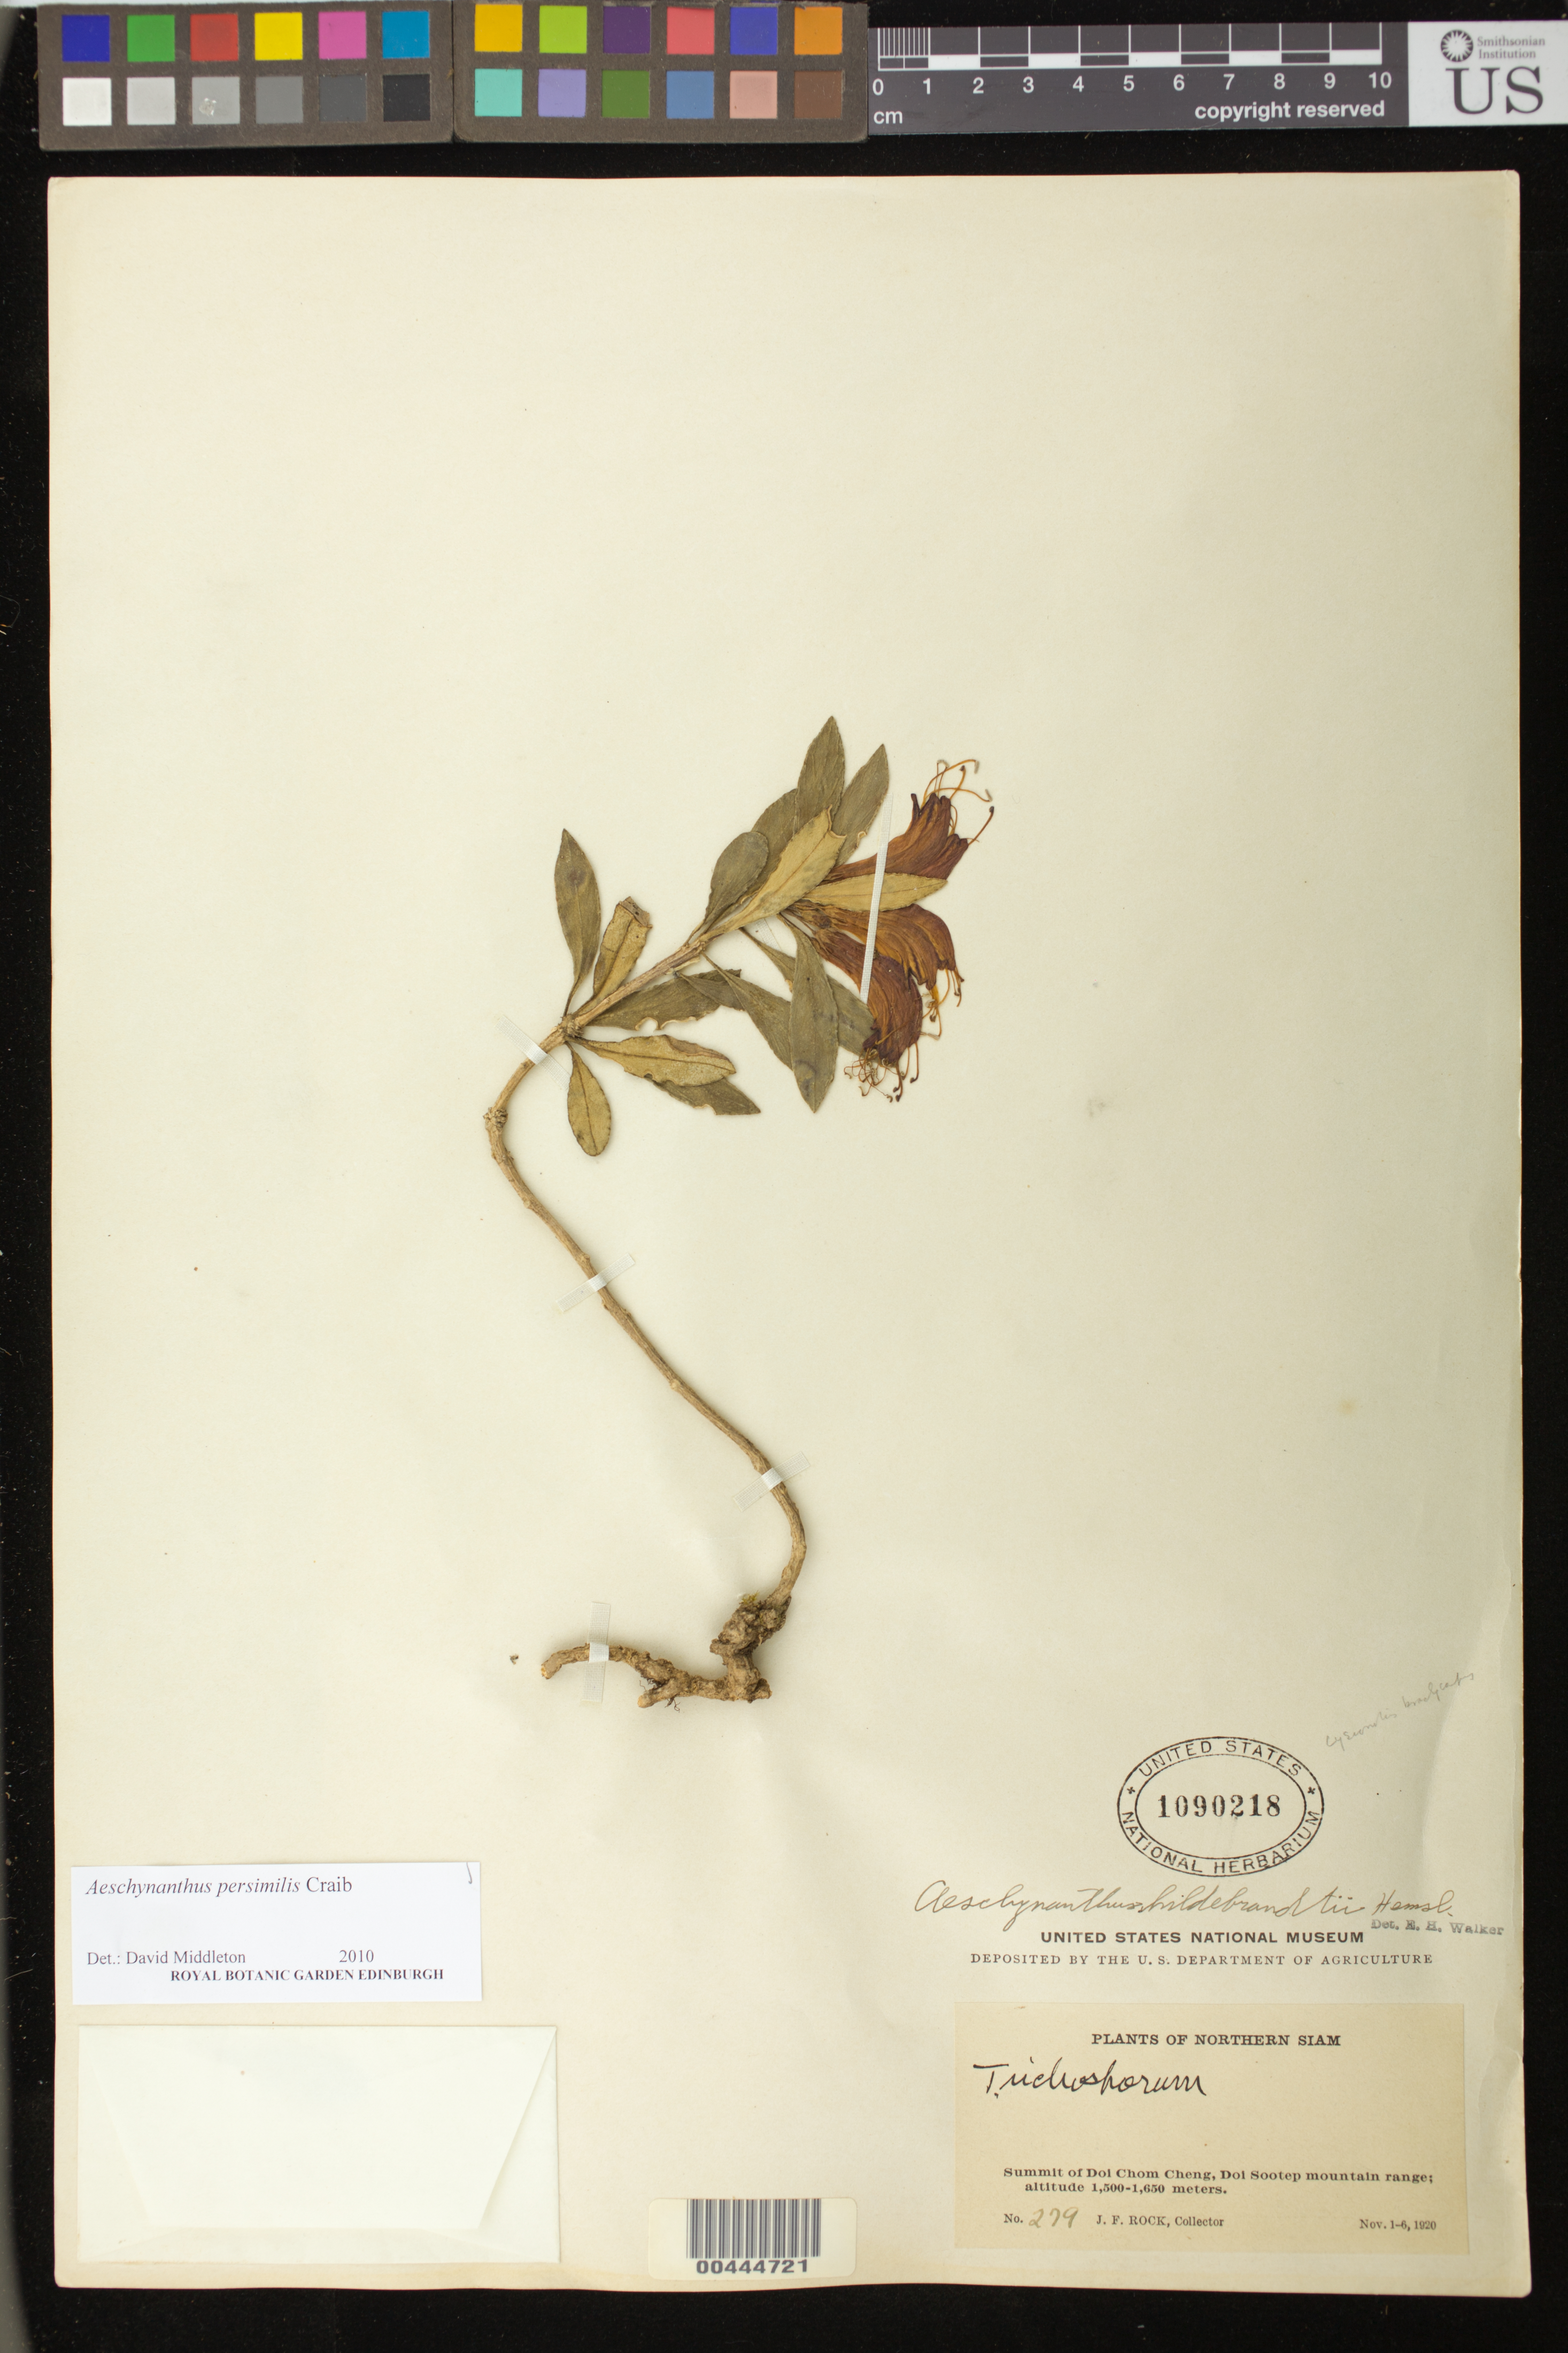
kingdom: Plantae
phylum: Tracheophyta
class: Magnoliopsida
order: Lamiales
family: Gesneriaceae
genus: Aeschynanthus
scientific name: Aeschynanthus persimilis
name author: Craib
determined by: Middleton, D. J.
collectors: J. F. Rock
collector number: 279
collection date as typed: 01 Nov 1920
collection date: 1920-11-01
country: Thailand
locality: Summit of Doi Chom Cheng, Doi Sootep mountain range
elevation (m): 1500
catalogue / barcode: US 1090218